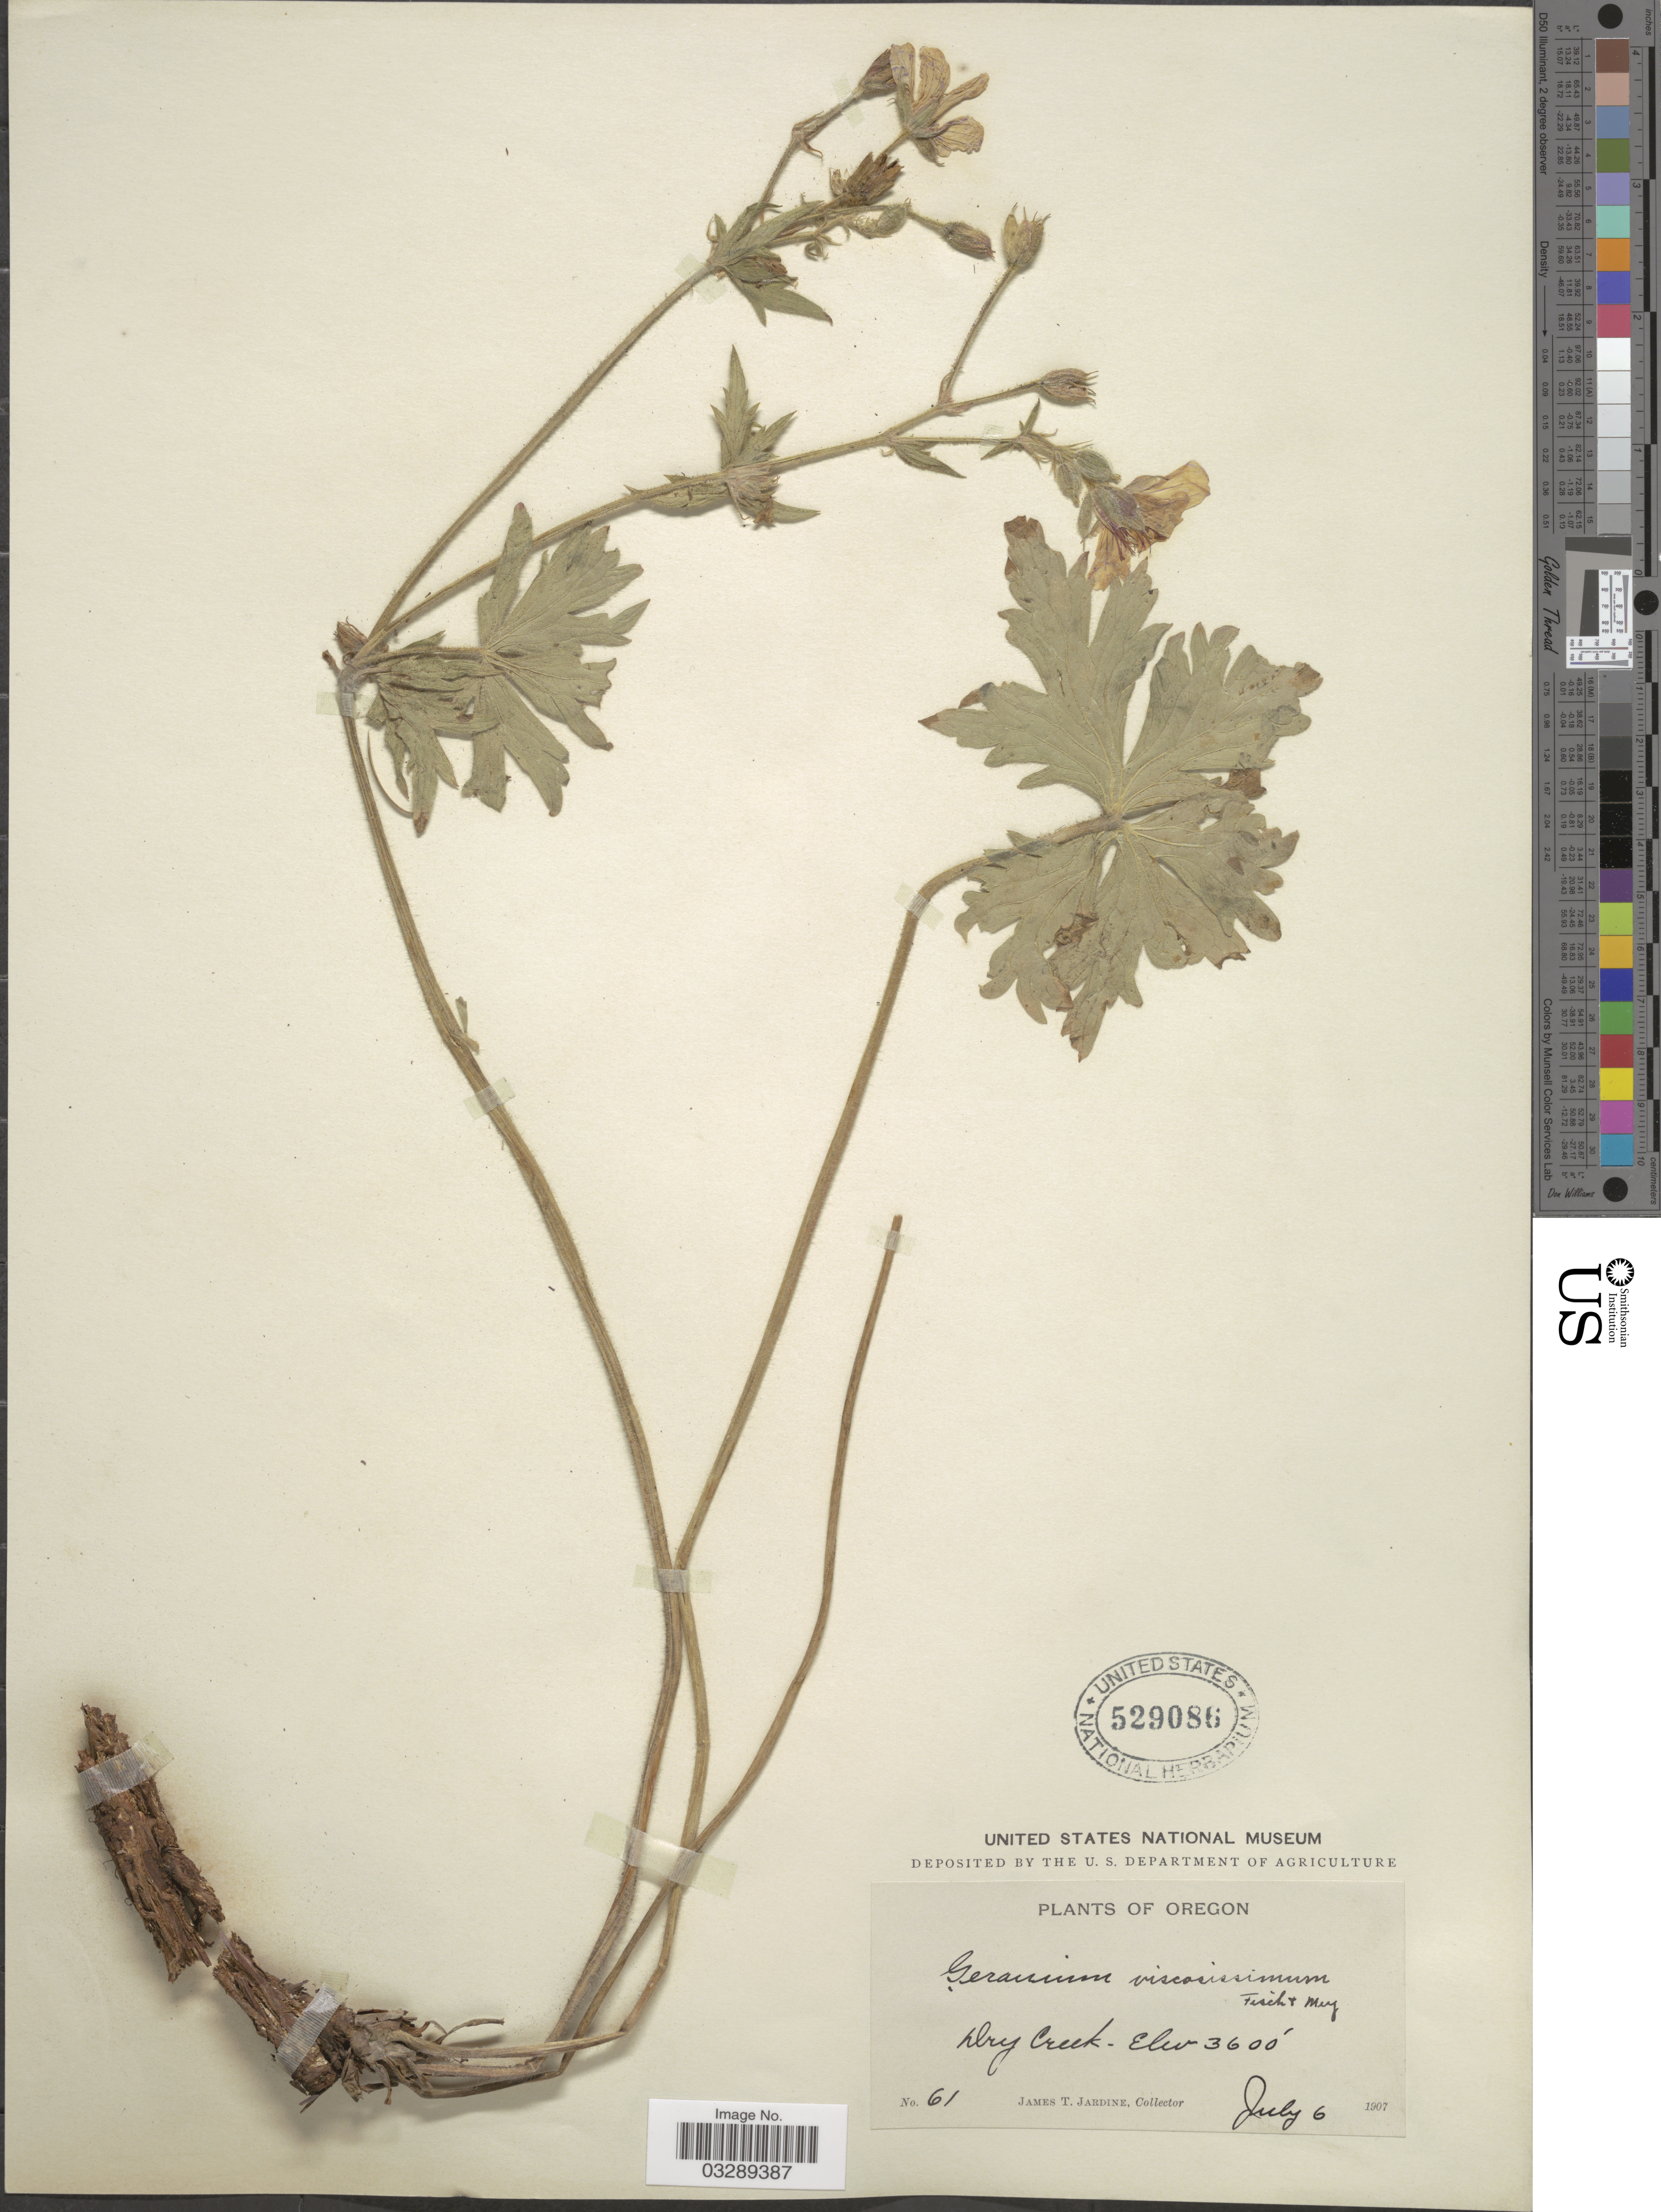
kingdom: Plantae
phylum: Tracheophyta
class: Magnoliopsida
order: Geraniales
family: Geraniaceae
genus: Geranium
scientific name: Geranium viscosissimum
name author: Fisch. & C.A. Mey.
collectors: J. T. Jardine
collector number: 61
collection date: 1907-07-06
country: United States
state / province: Oregon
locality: Dry Creek.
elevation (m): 1097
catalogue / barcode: US 529086